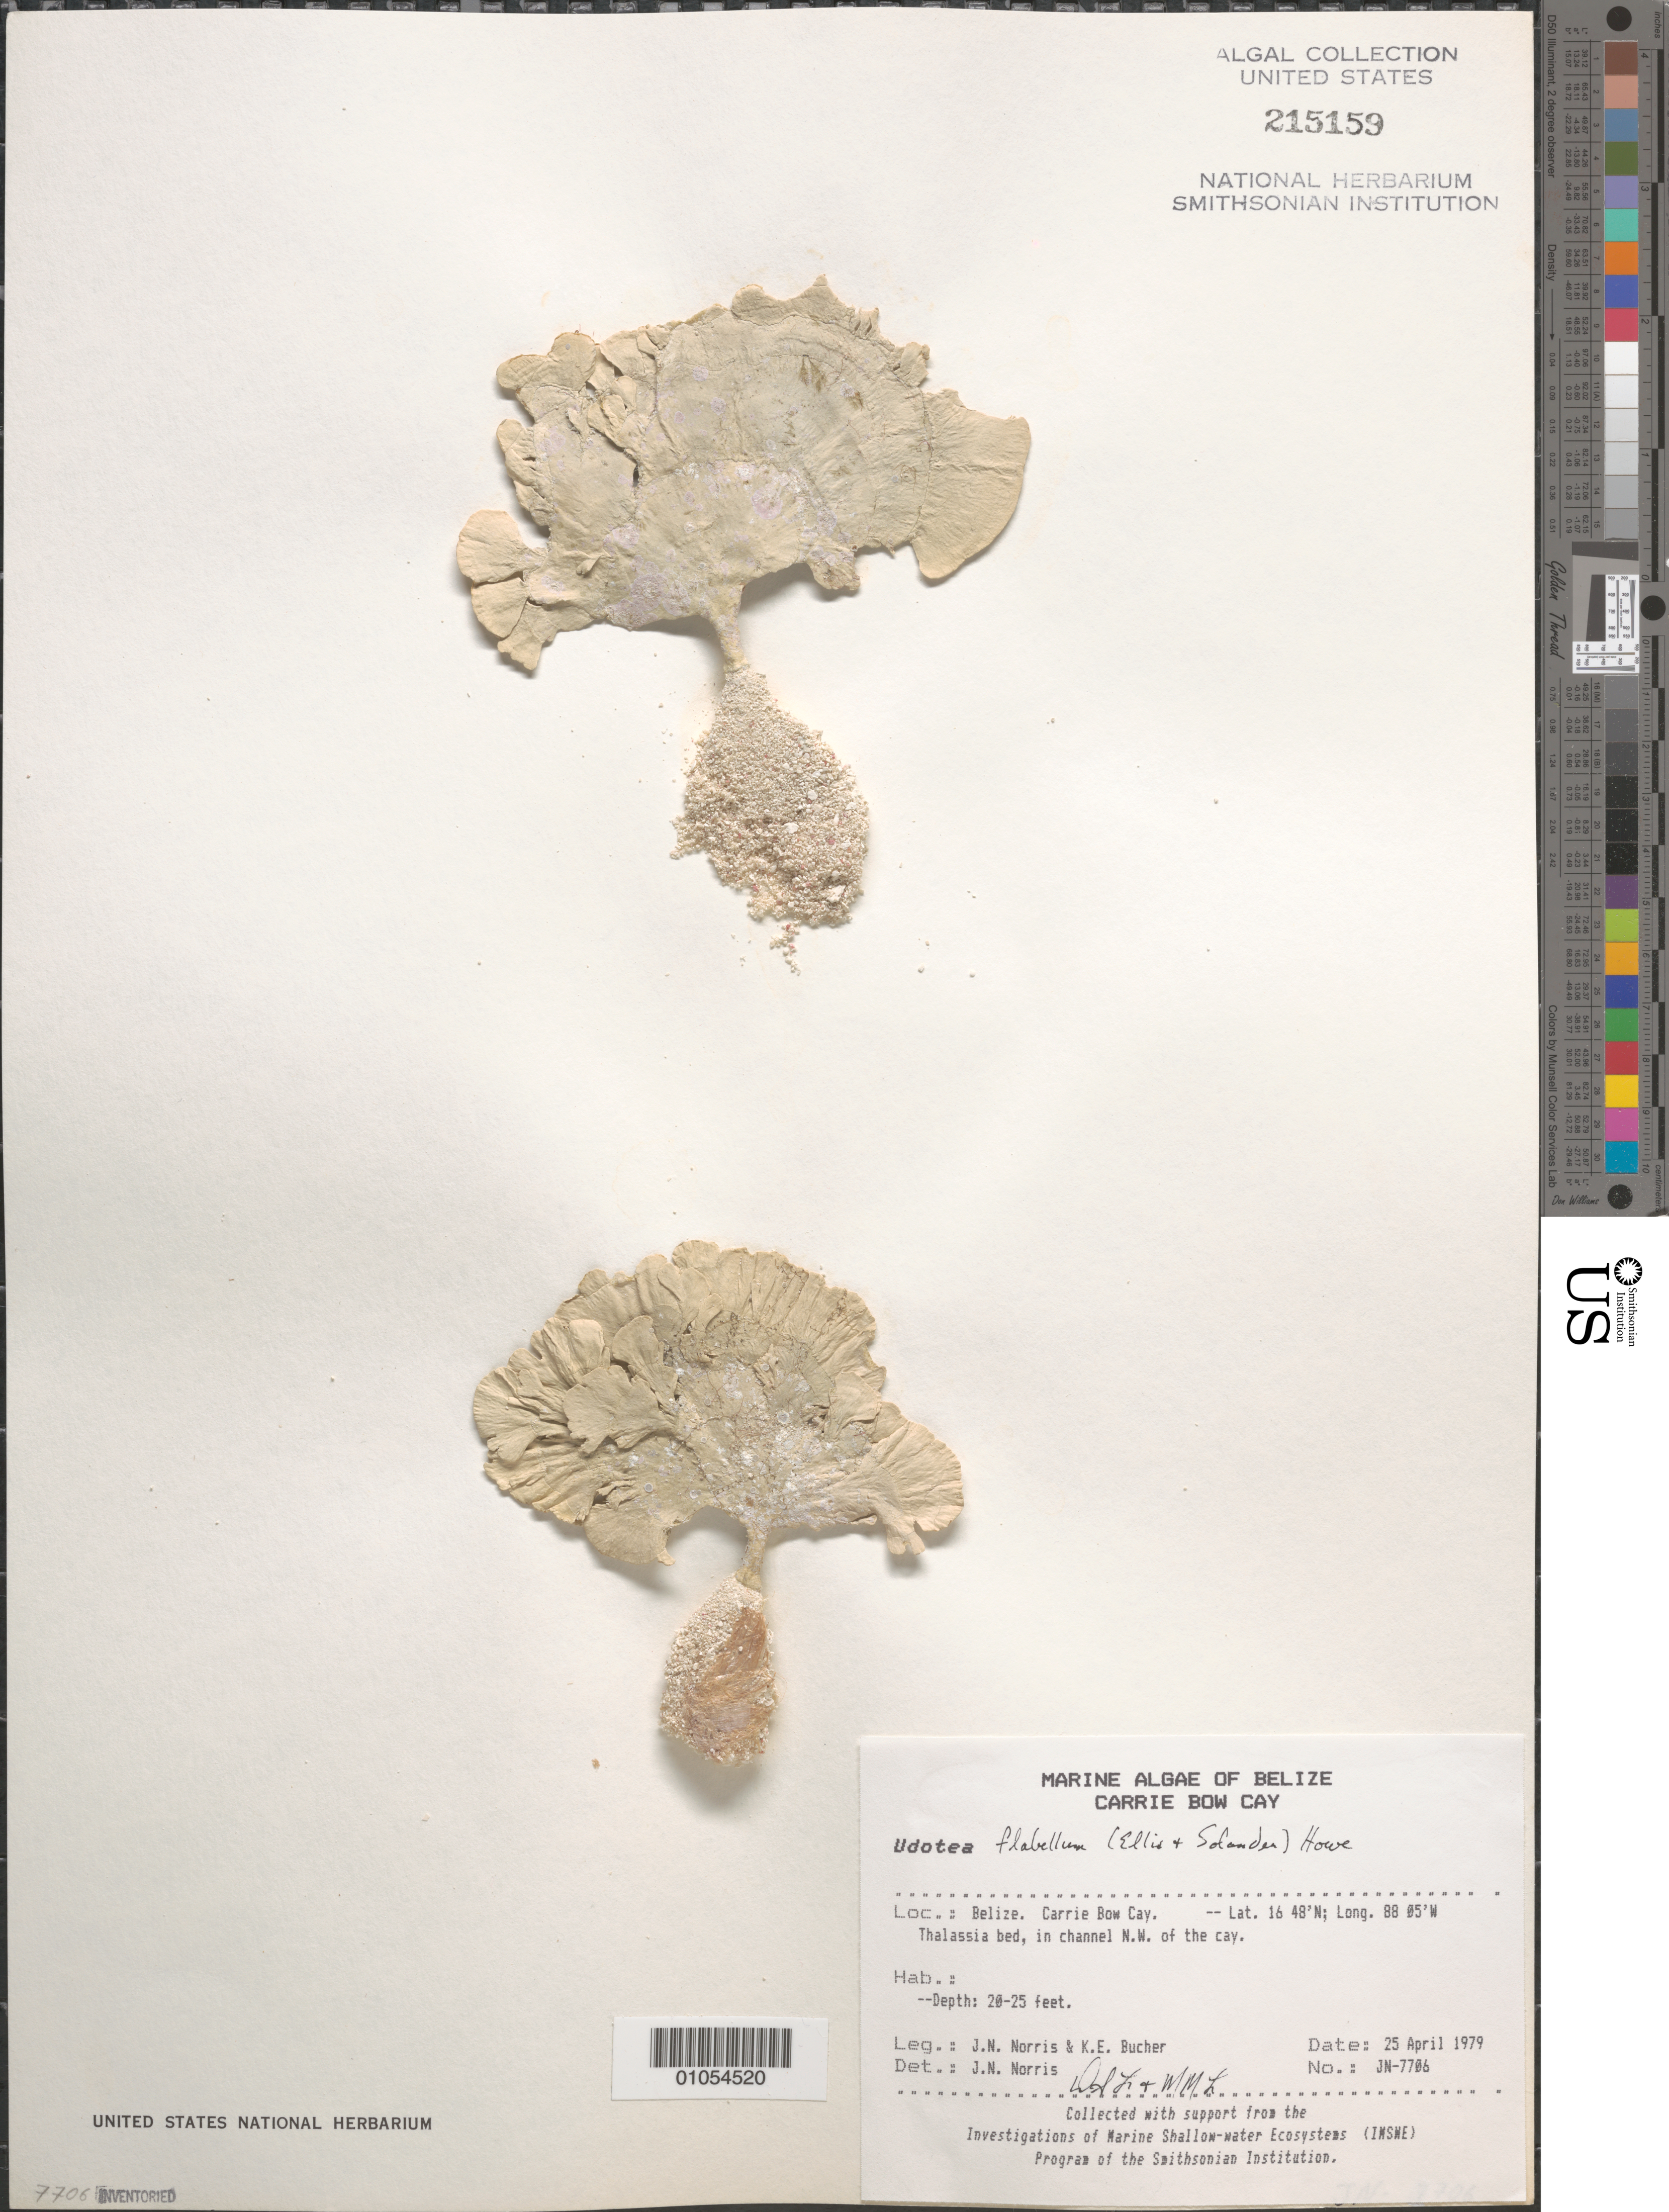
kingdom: Plantae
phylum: Chlorophyta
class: Ulvophyceae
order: Bryopsidales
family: Udoteaceae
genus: Udotea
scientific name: Udotea flabellum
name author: (J. Ellis & Sol.) M. Howe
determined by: Littler, D. S.; Littler, M. M.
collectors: J. N. Norris & K. E. Bucher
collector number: JN-7706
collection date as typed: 25 Apr 1979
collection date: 1979-04-25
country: Belize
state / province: Stann Creek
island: Carrie Bow Cay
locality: Northwest of Carrie Bow Cay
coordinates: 16 48'N, 88 05'W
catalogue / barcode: US 215159